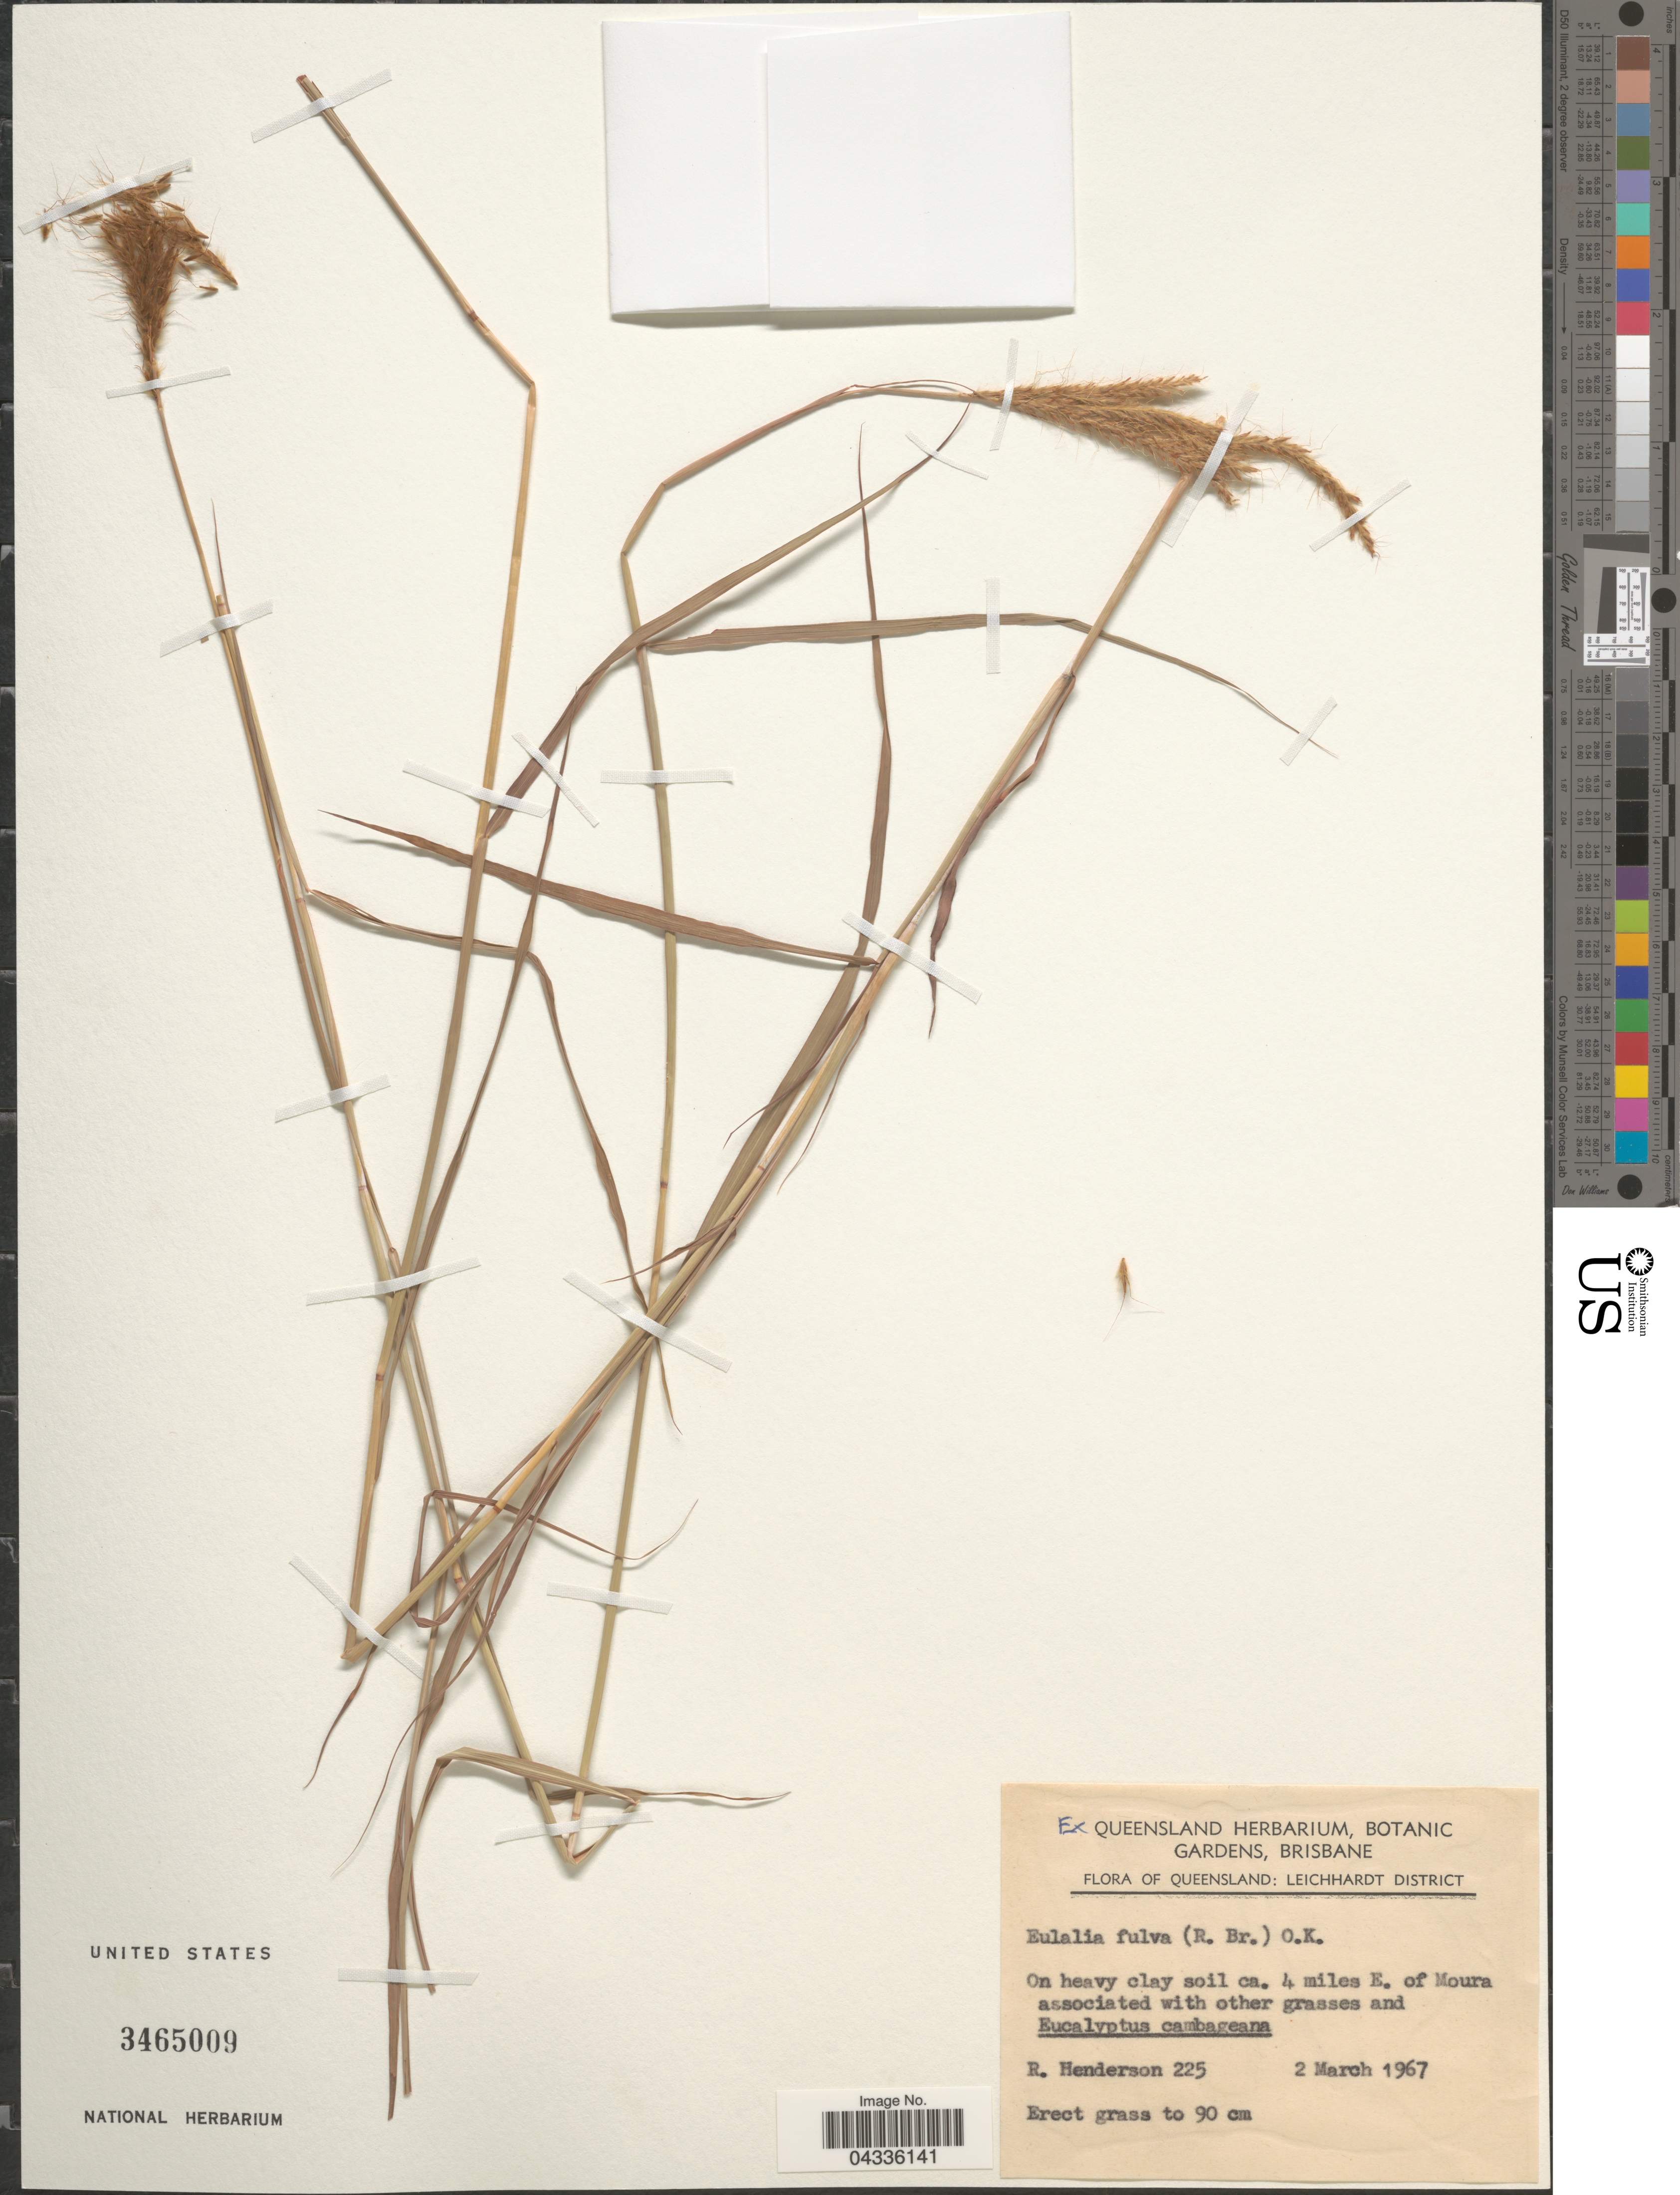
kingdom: Plantae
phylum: Tracheophyta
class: Liliopsida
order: Poales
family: Poaceae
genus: Eulalia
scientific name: Eulalia aurea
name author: (Bory) Kunth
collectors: R. Henderson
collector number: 225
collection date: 1967-03-02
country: Australia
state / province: Queensland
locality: Leichhardt District. On heavy clay soil ca. 4 miles E. of Moura.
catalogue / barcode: US 3465009